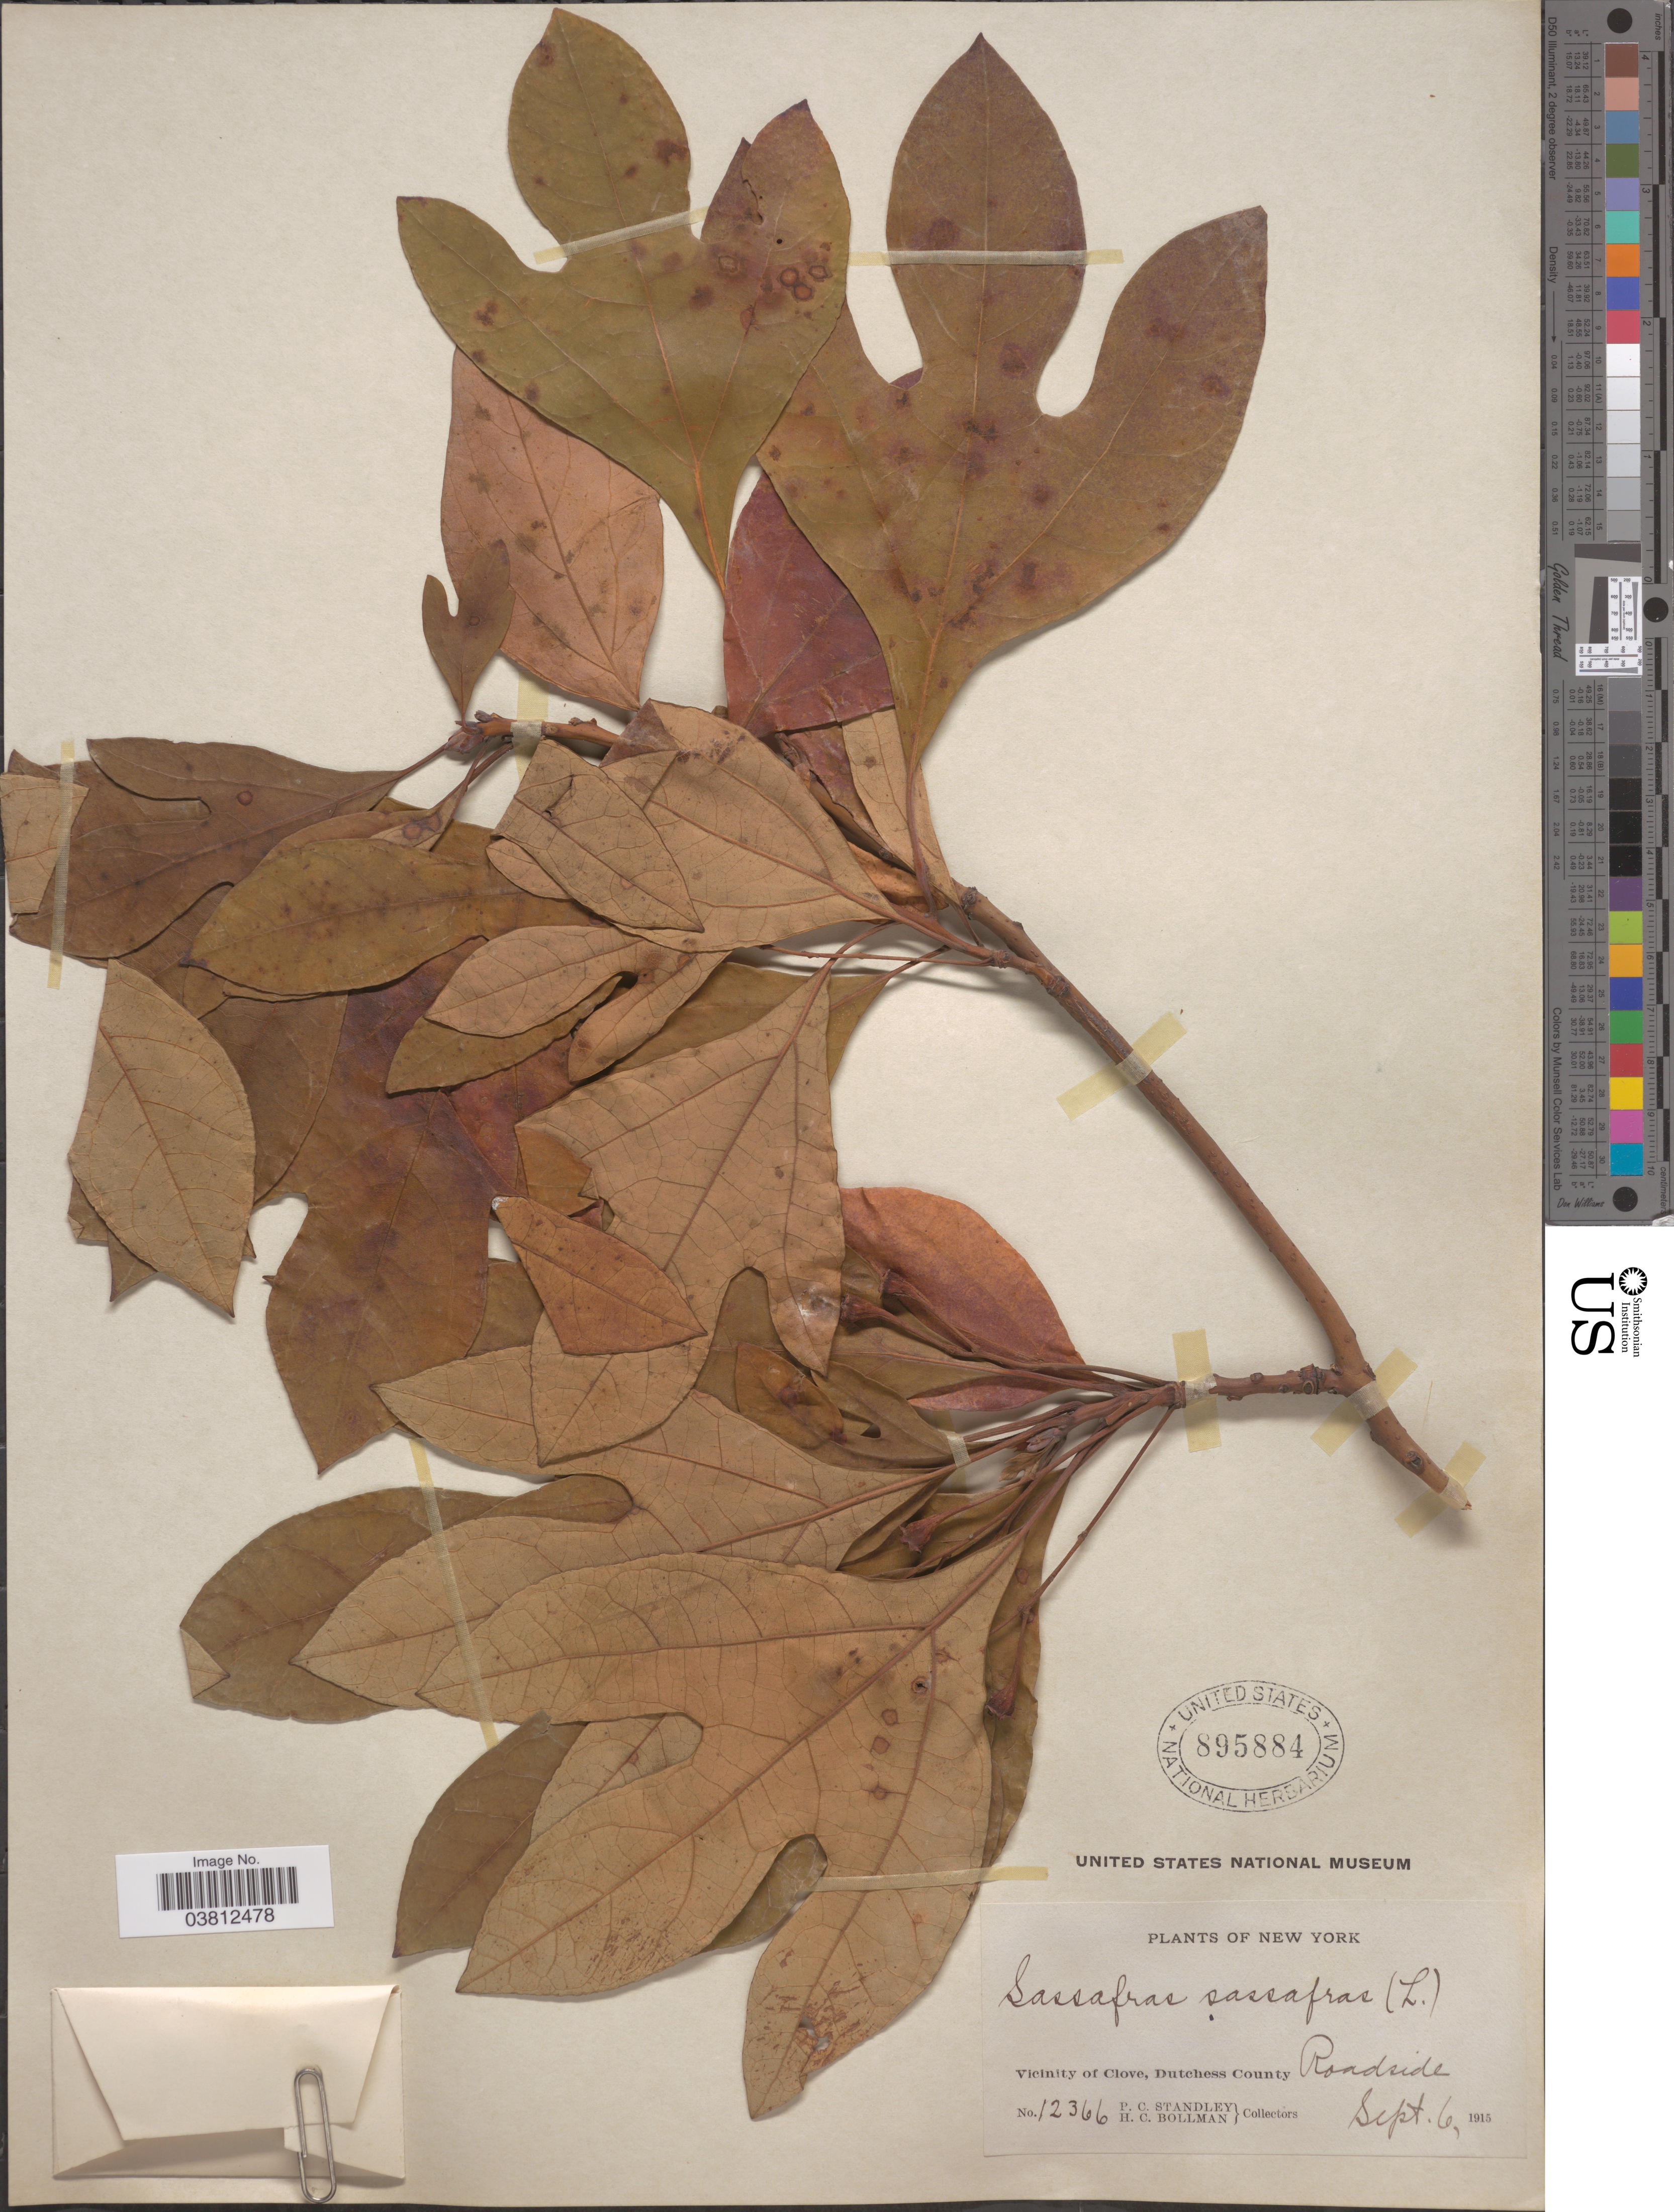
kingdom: Plantae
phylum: Tracheophyta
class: Magnoliopsida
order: Laurales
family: Lauraceae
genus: Sassafras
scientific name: Sassafras albidum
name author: (Nutt.) Nees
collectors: P. C. Standley & H. C. Bollman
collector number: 12366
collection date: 1915-09-06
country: United States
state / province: New York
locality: Vicinity of Clove, Dutchess County. Roadside.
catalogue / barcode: US 895884